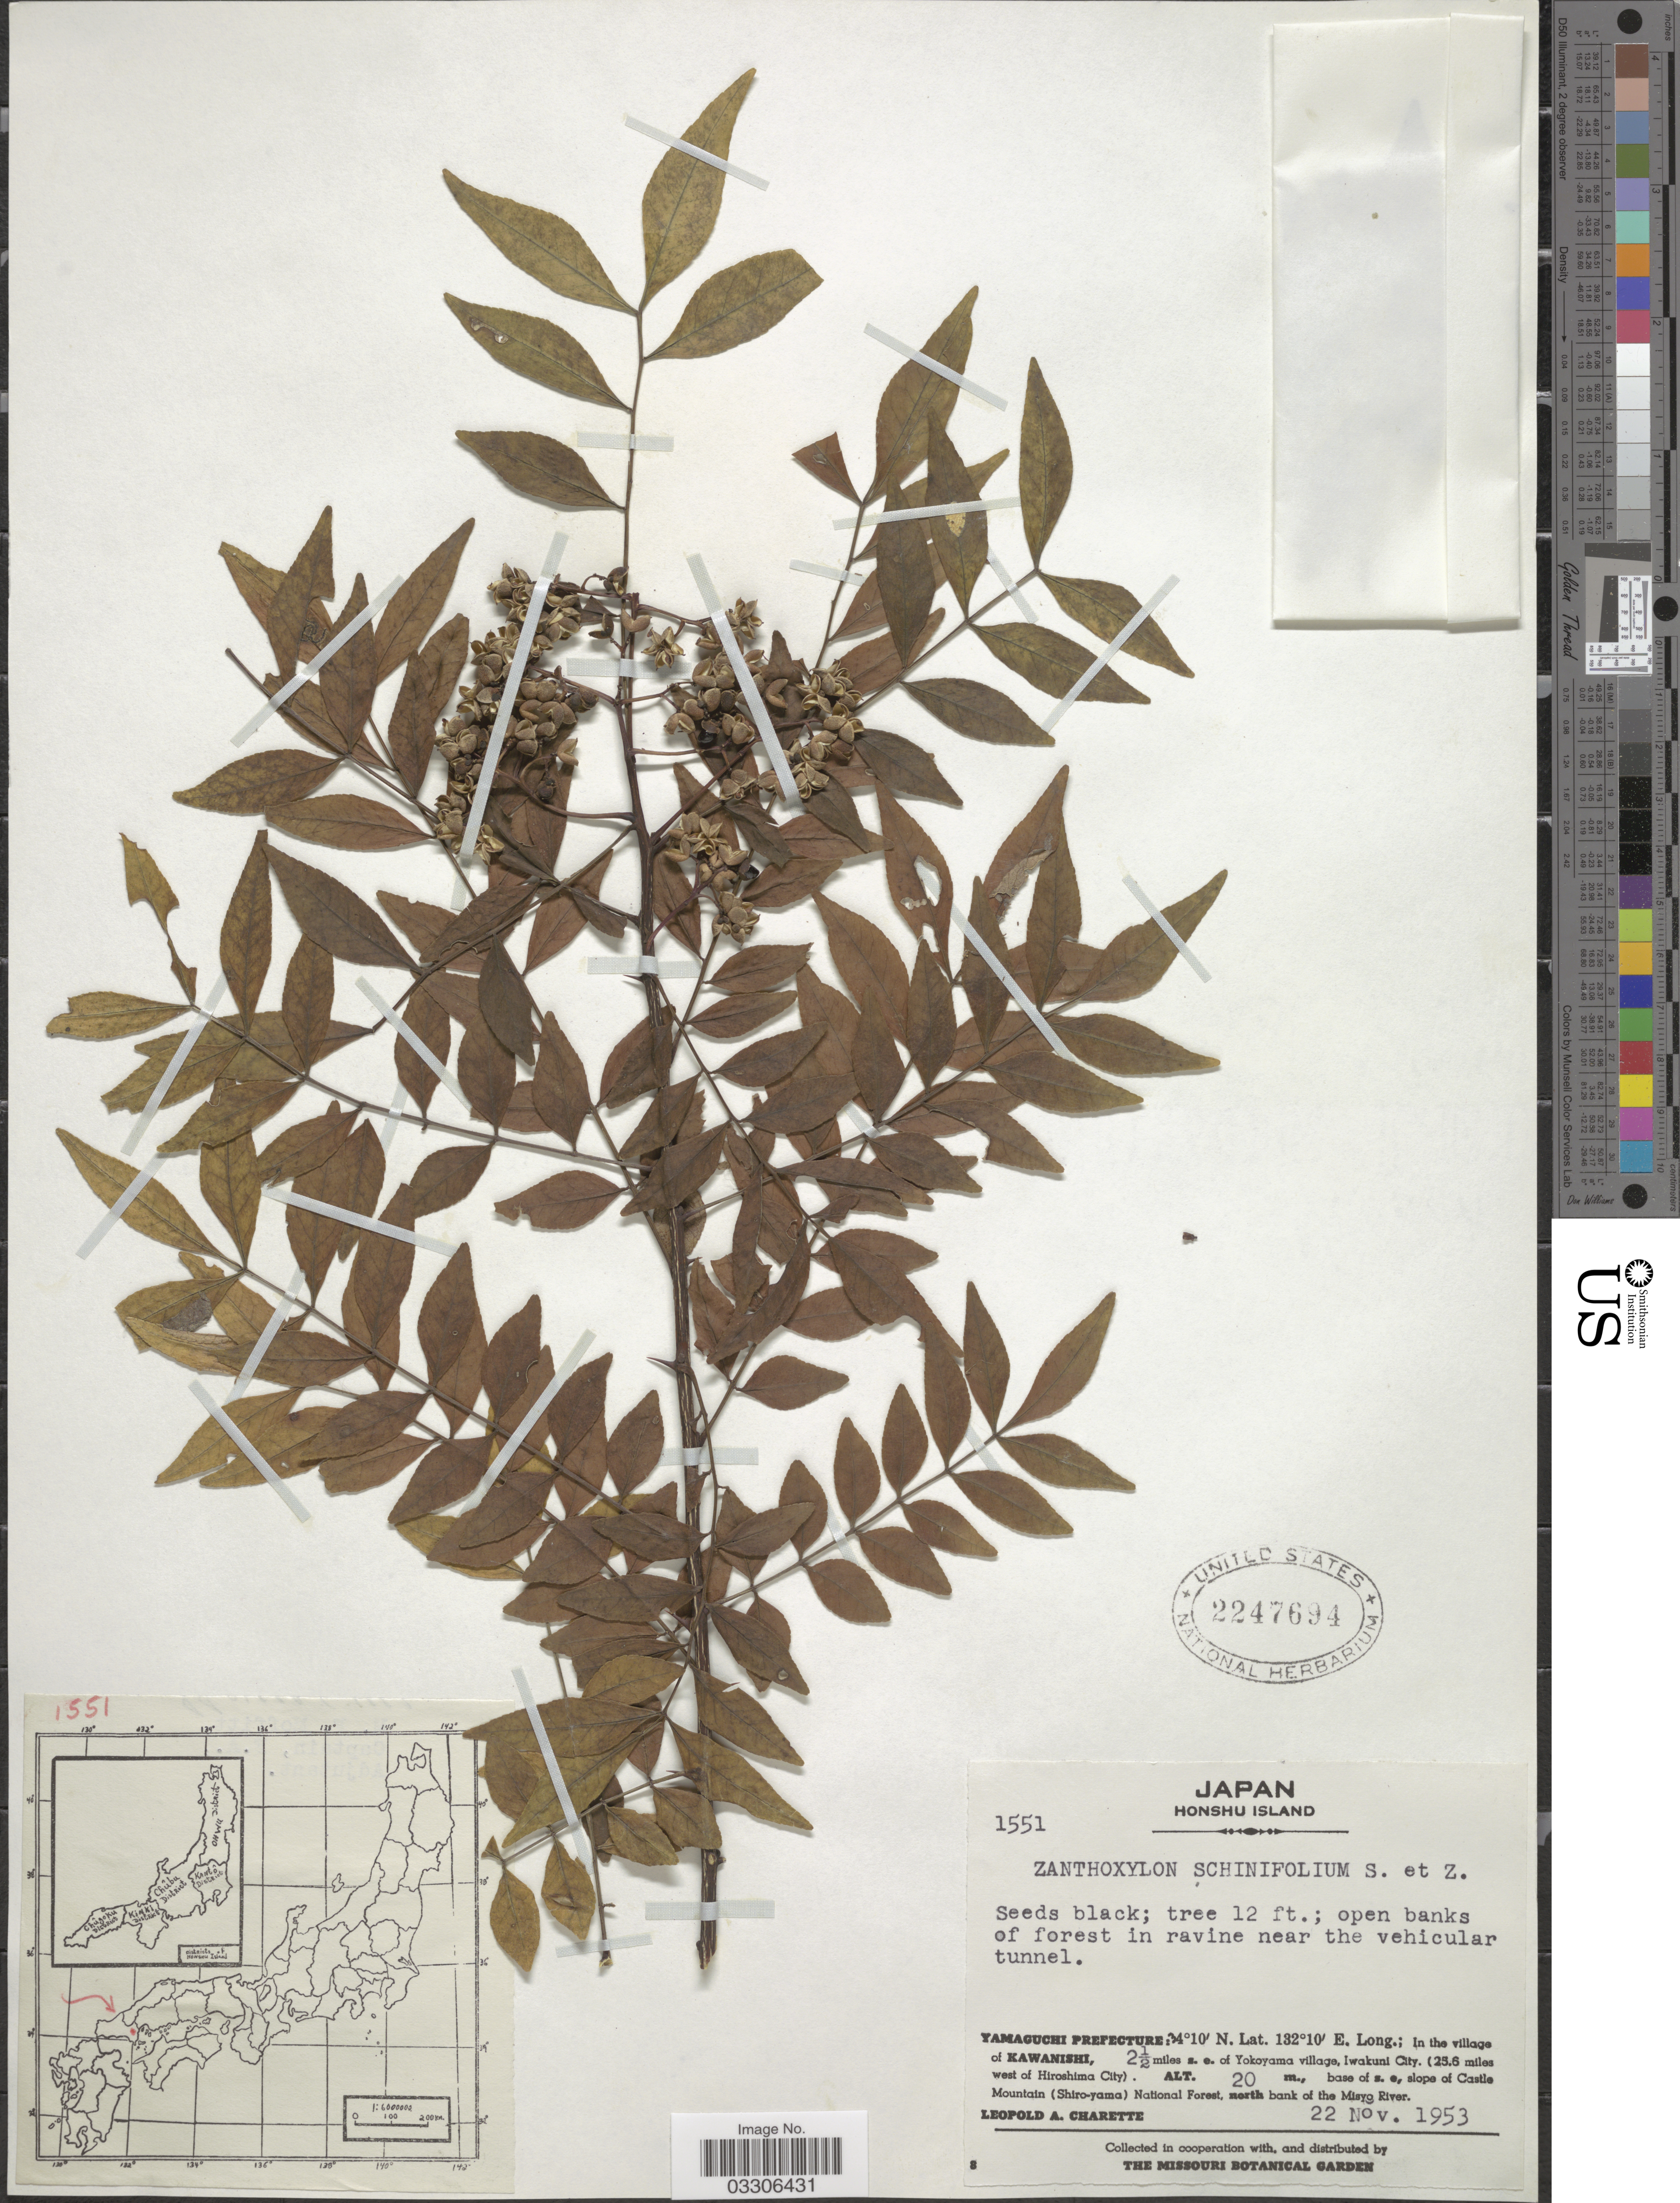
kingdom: Plantae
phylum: Tracheophyta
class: Magnoliopsida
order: Sapindales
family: Rutaceae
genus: Zanthoxylum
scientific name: Zanthoxylum schinifolium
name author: Siebold & Zucc.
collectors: L. A. Charette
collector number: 1551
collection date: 1953-11-22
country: Japan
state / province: Yamaguti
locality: Honshu Island. Ravine near the vehicular tunnel. Yamaguchi Prefecture: In the village of Kawanishi, 2½ miles s. e. of Yokoyama village, Iwakuni City. (25.6 miles west of Hiroshima City). Base of s. e., slope of Castle Mountain (Shiro-yama) National Forest, north bank of the Misyo River.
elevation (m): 20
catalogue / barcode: US 2247694